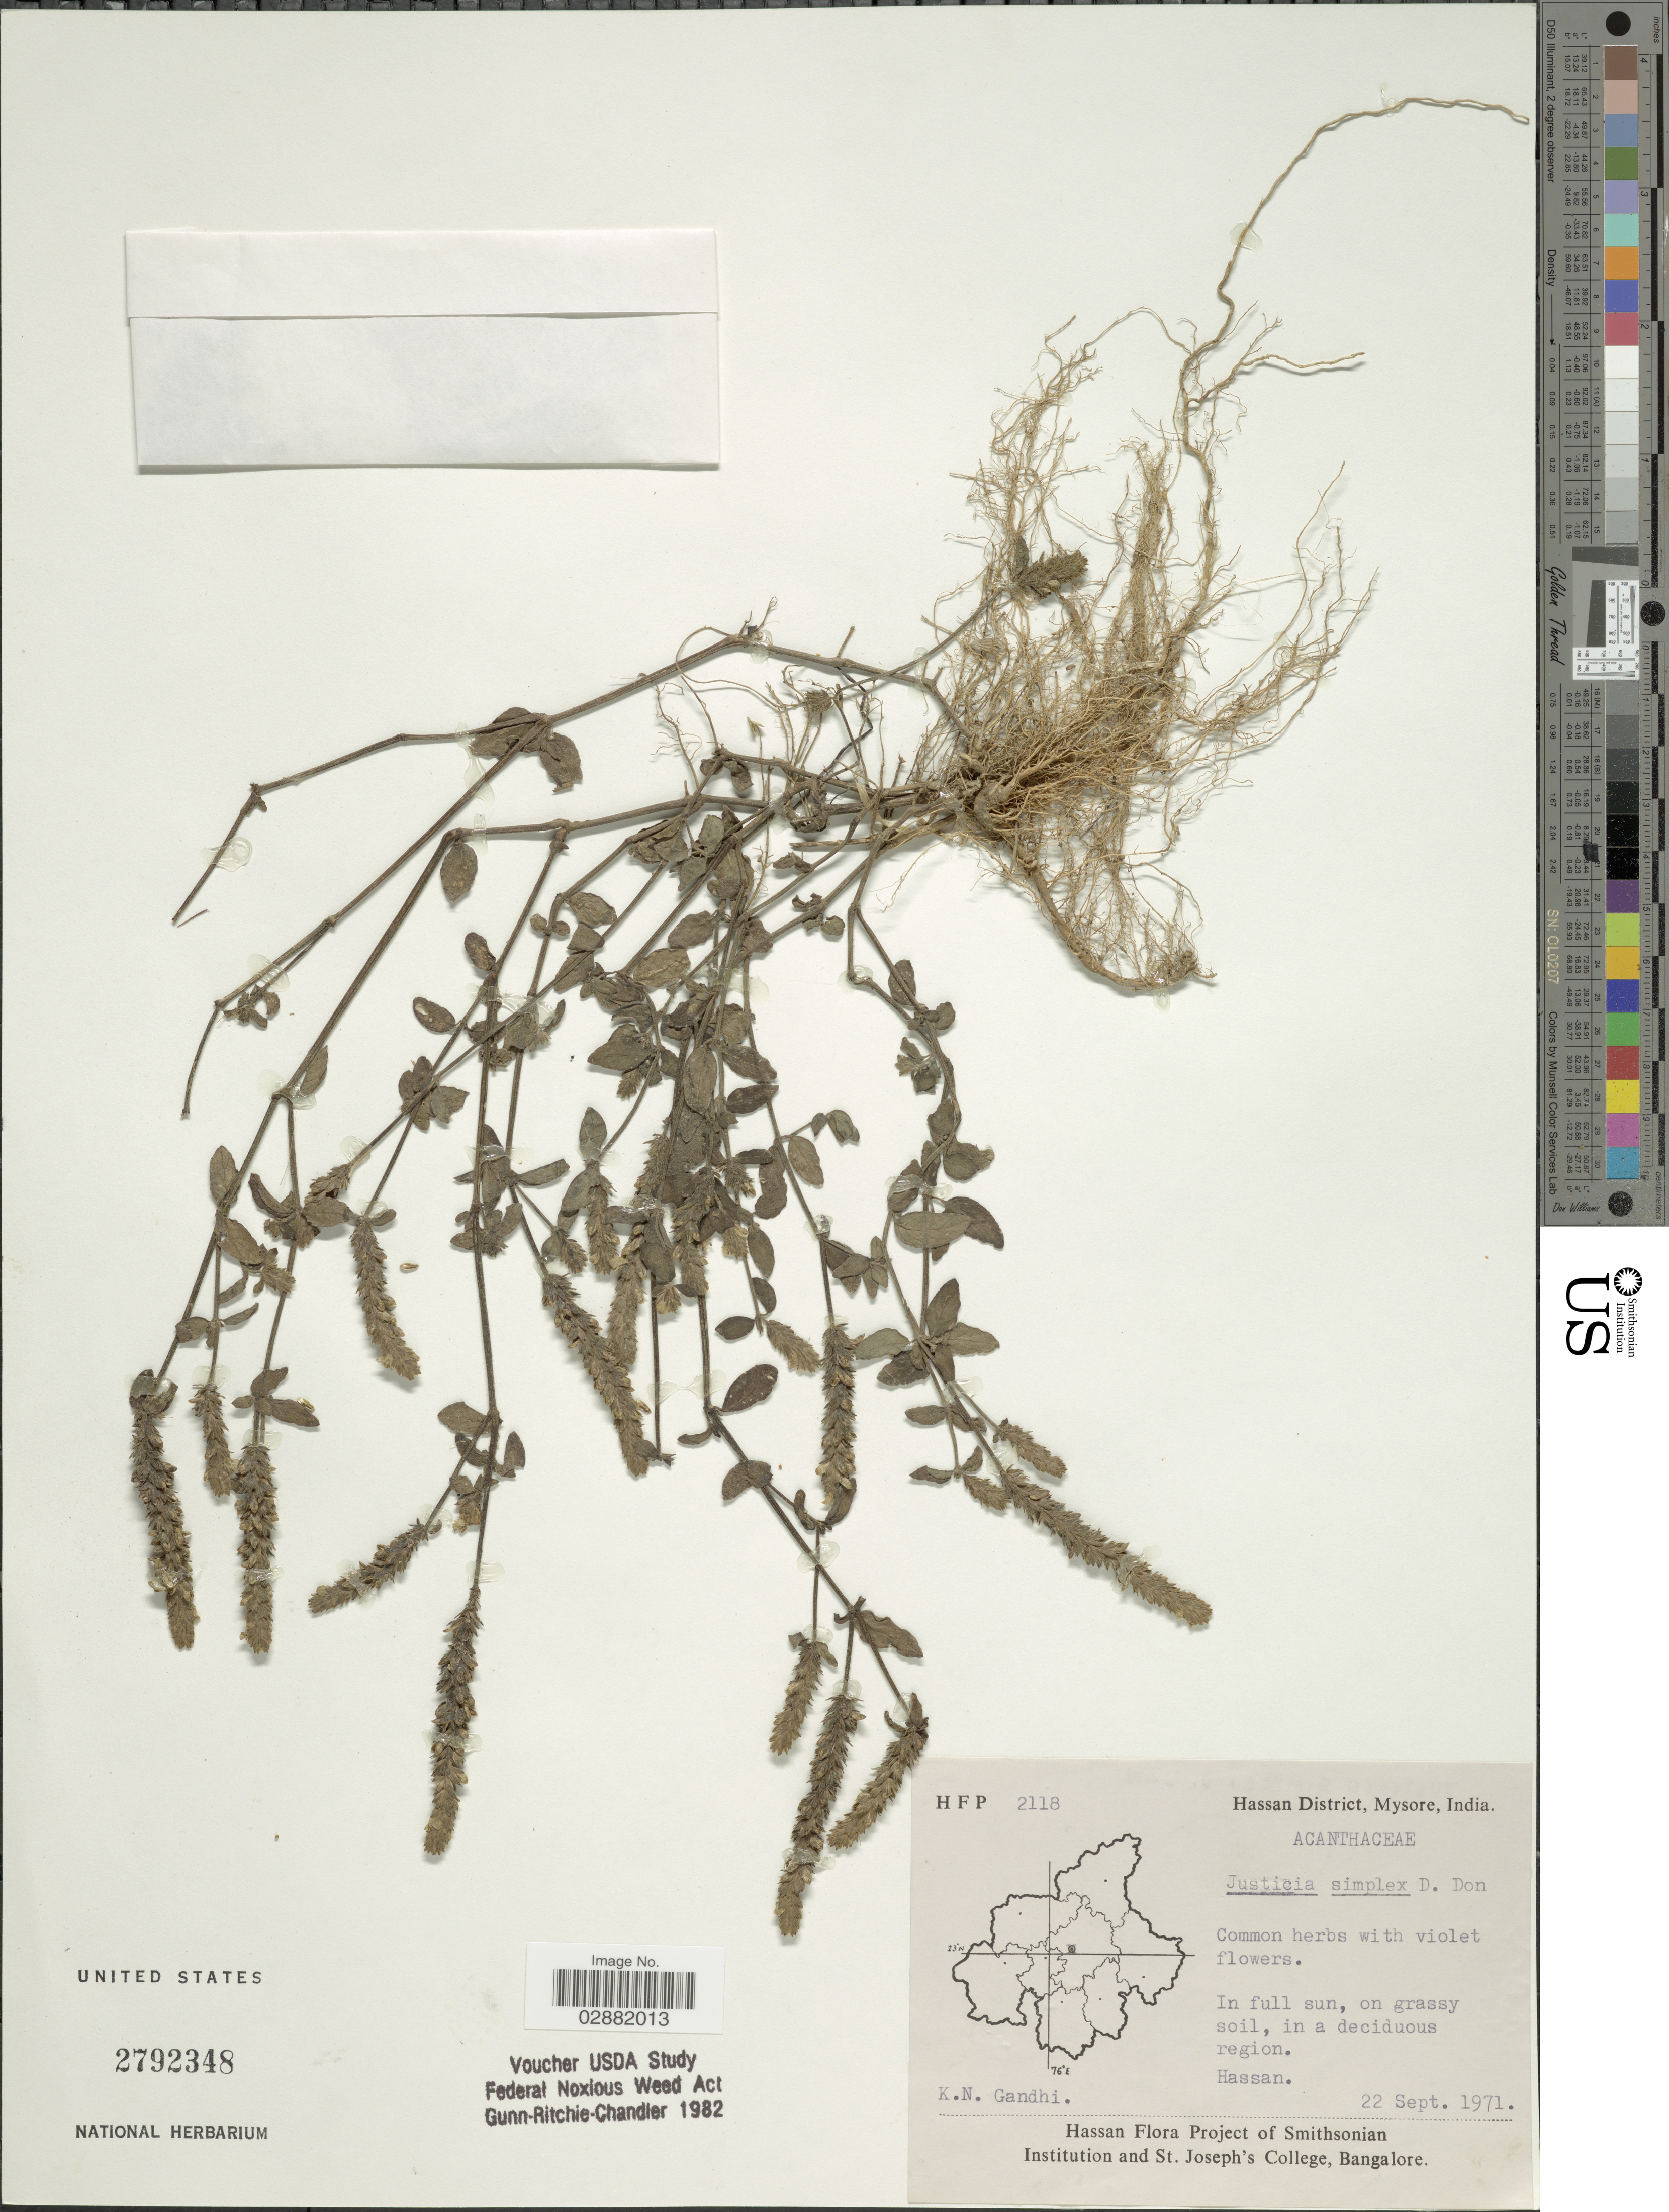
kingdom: Plantae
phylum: Tracheophyta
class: Magnoliopsida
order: Lamiales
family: Acanthaceae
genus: Justicia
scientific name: Justicia simplex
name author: D. Don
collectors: K. N. Gandhi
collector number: HFP2118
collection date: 1971-09-22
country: India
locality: Hassan District, Mysore, Hassan.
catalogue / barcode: US 2792348